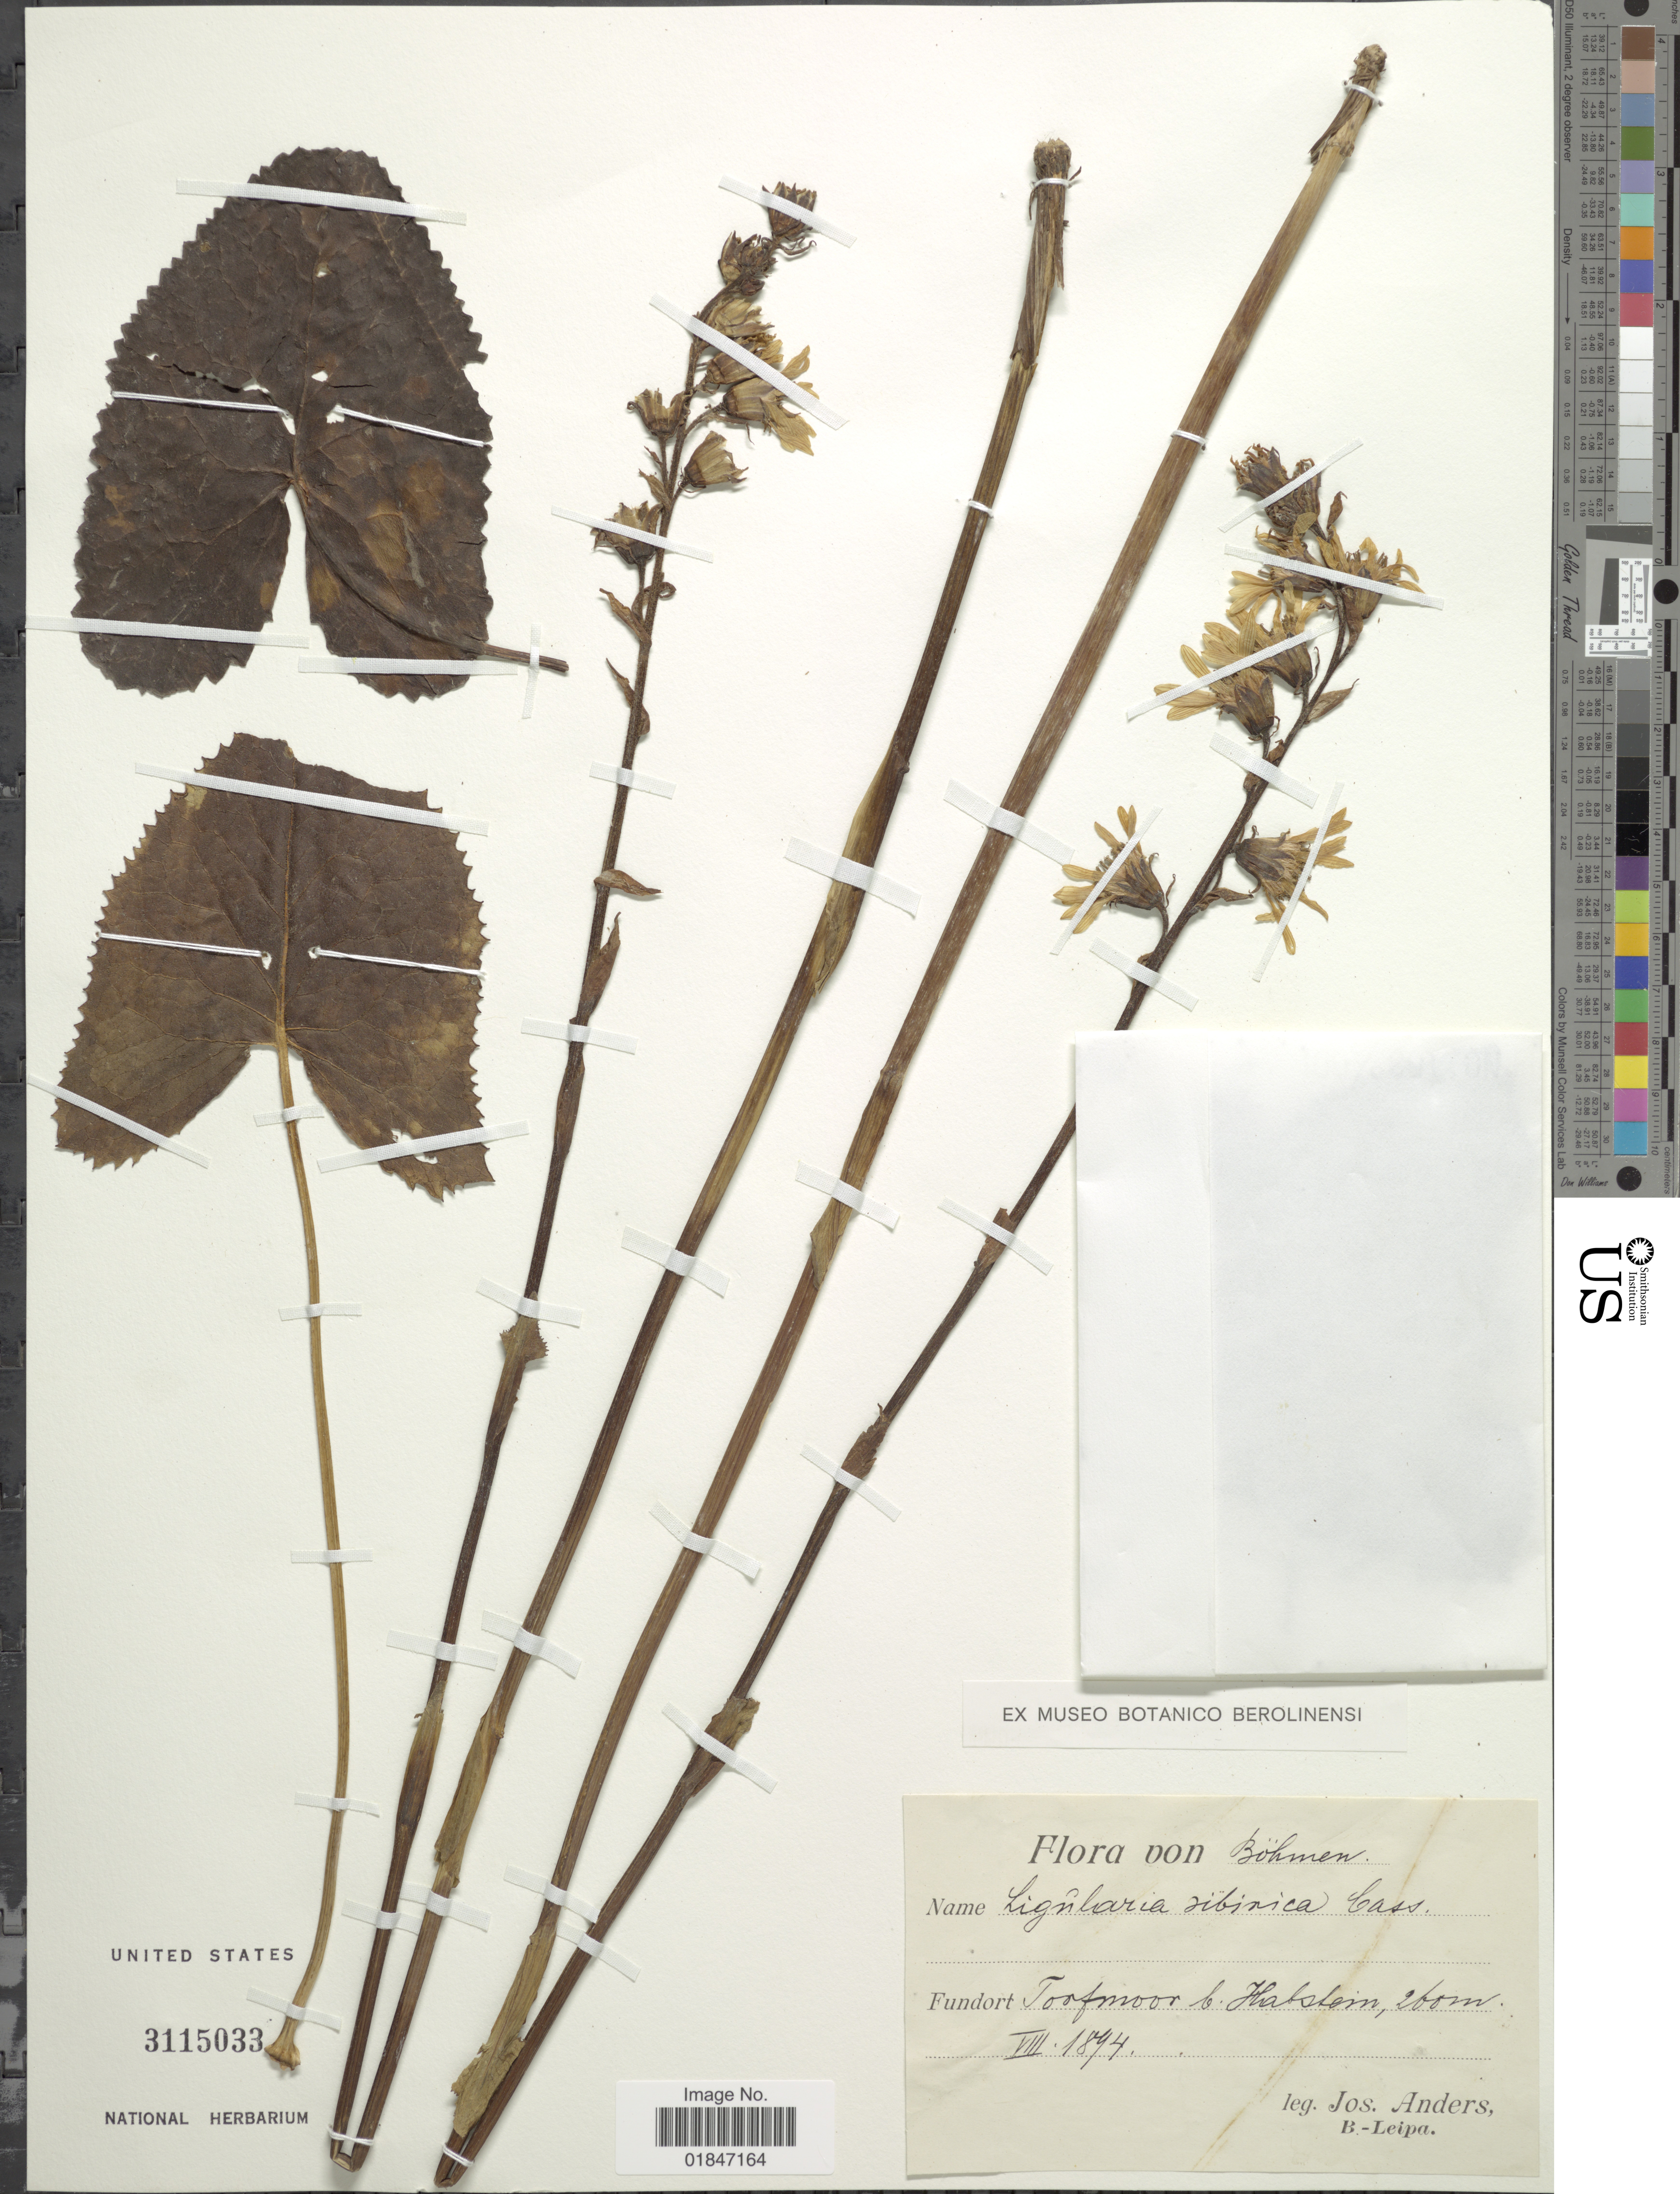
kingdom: Plantae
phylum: Tracheophyta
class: Magnoliopsida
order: Asterales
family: Asteraceae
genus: Ligularia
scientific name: Ligularia sibirica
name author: (L.) Cass.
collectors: J. Anders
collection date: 1894-08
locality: Bohmen. Toofmoor b. Habsheim, [interpreted]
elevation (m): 260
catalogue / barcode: US 3115033